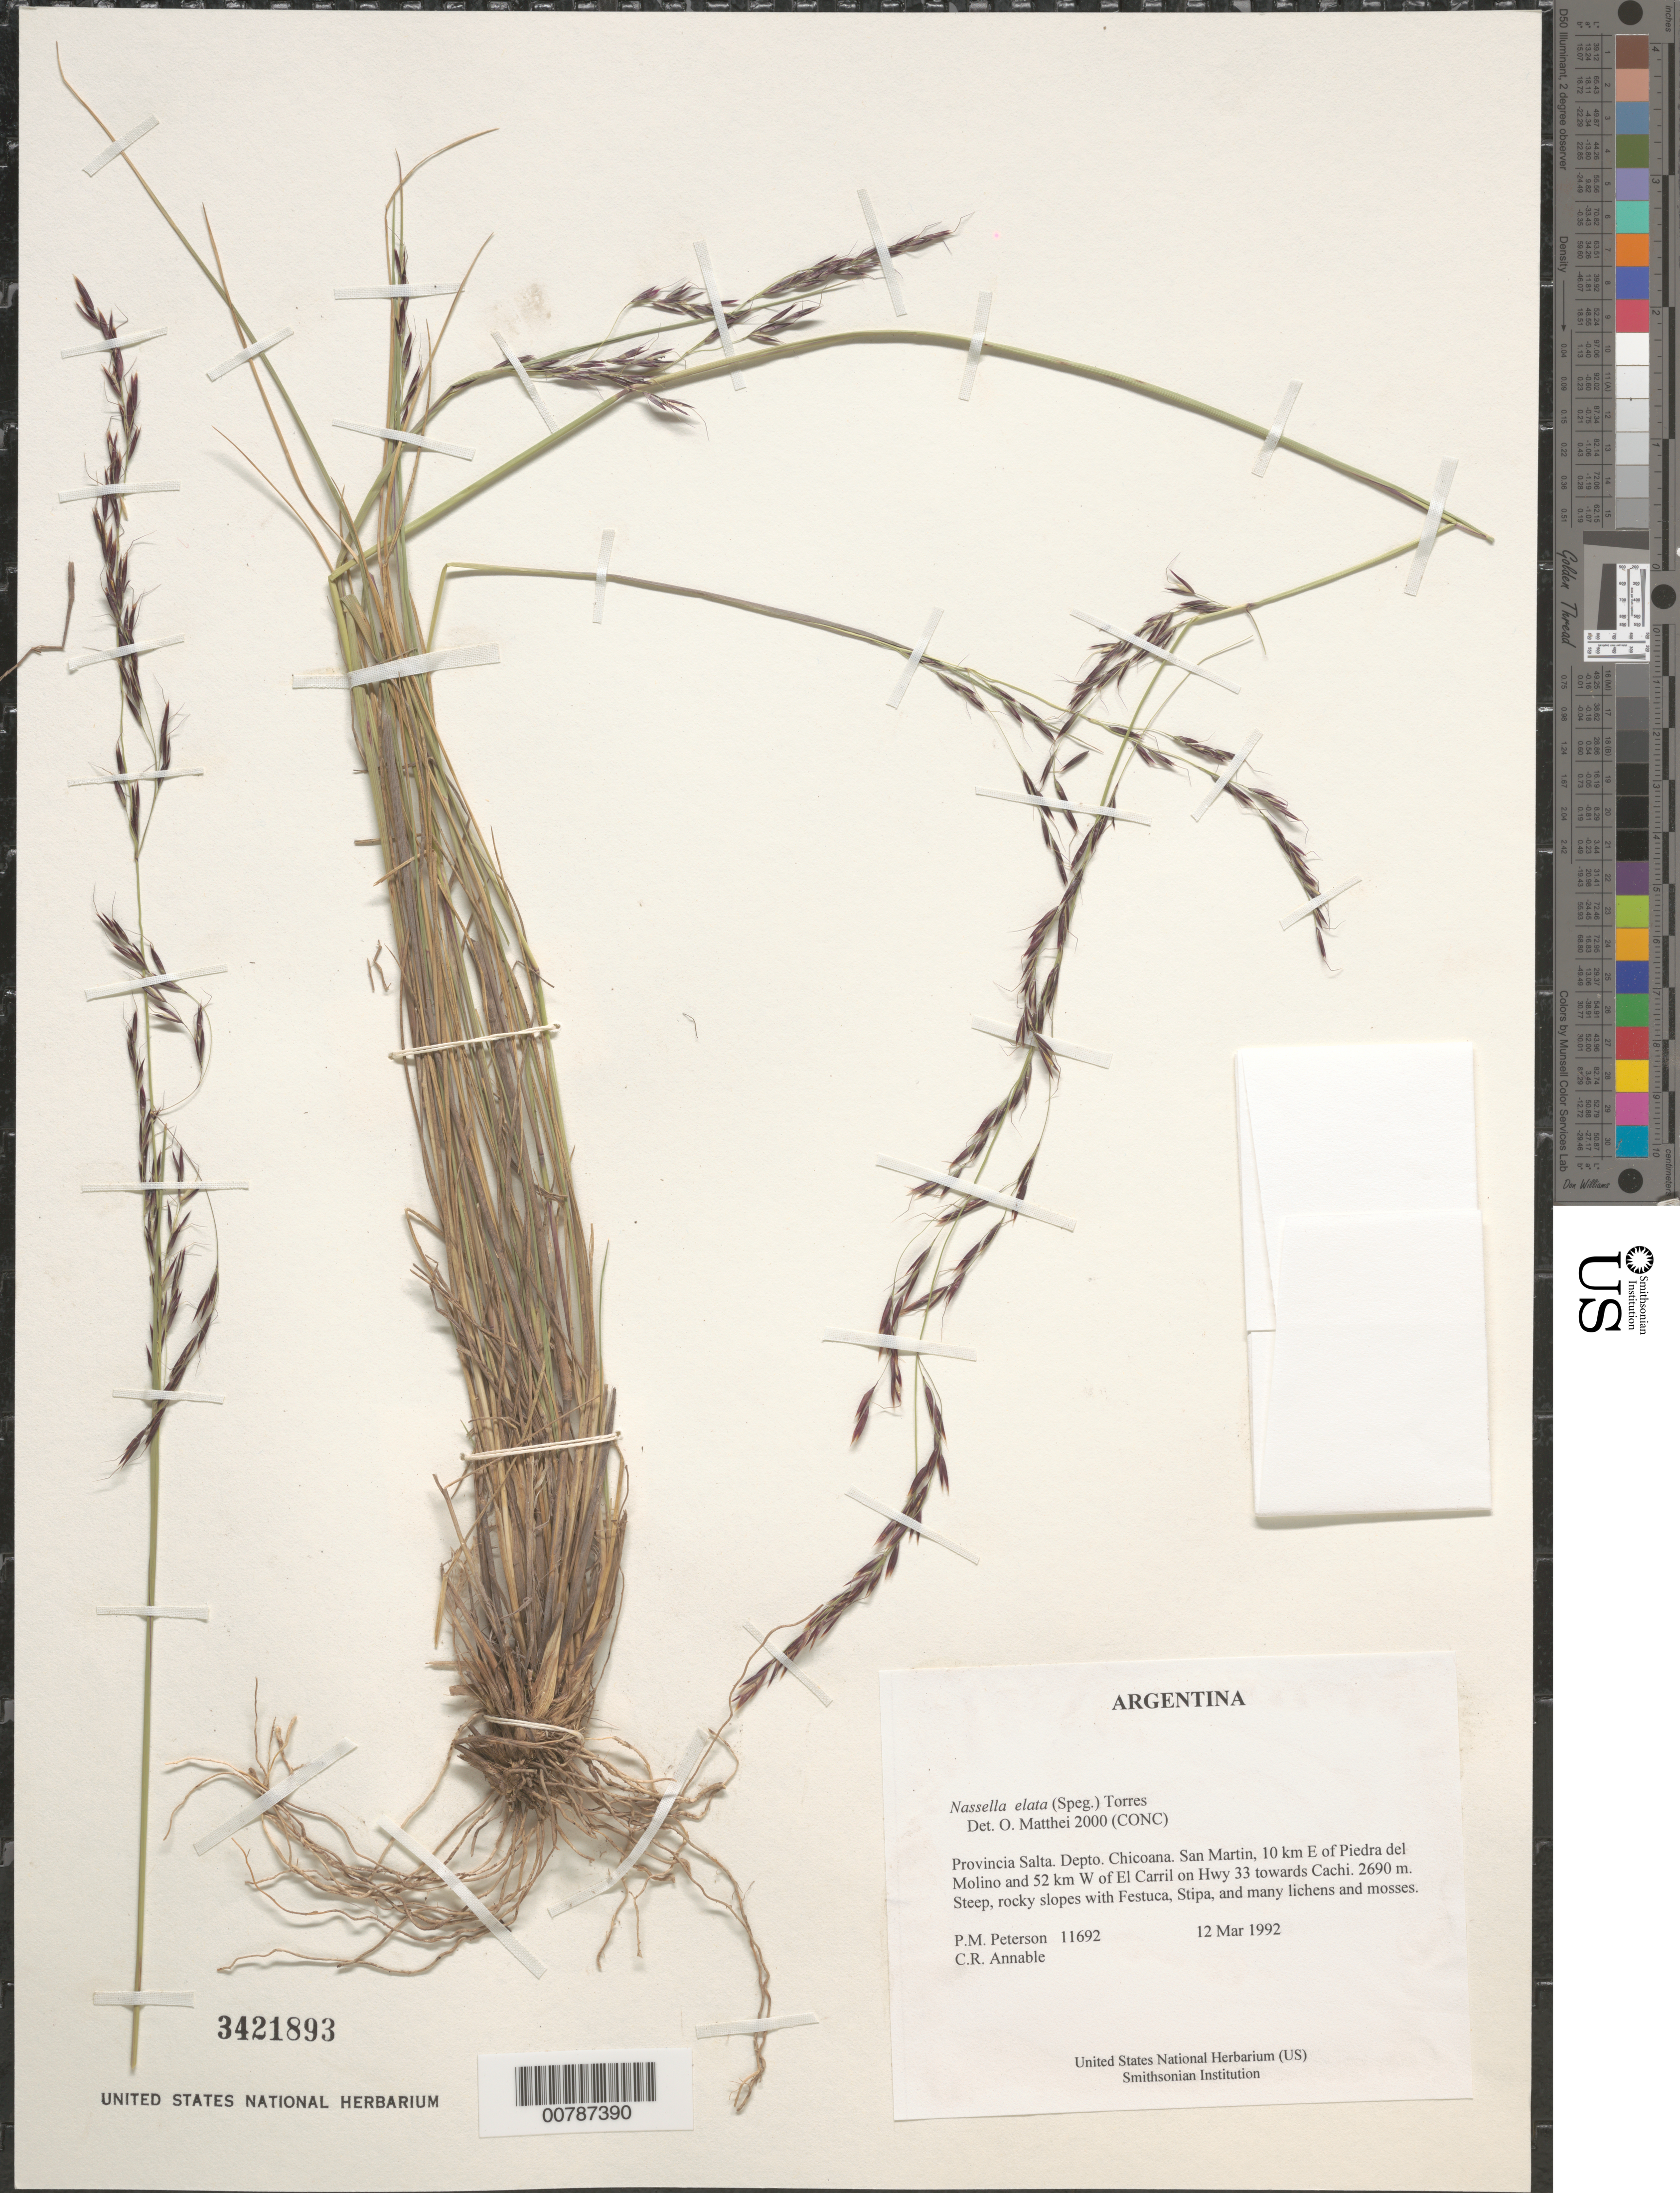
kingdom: Plantae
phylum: Tracheophyta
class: Liliopsida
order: Poales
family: Poaceae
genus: Nassella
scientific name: Nassella elata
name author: (Speg.) A.M. Torres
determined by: Matthei, O. R.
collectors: P. M. Peterson & C. R. Annable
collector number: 11692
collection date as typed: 12 Mar 1992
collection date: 1992-03-12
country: Argentina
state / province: Salta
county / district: Chicoana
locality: San Martin, 10 km E of Piedra del Molino and 52 km W of El Carril on Hwy 33 towards Cachi.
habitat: Steep, rocky slopes with Festuca, Stipa, and many lichens and mosses.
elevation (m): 2690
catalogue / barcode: US 3421893